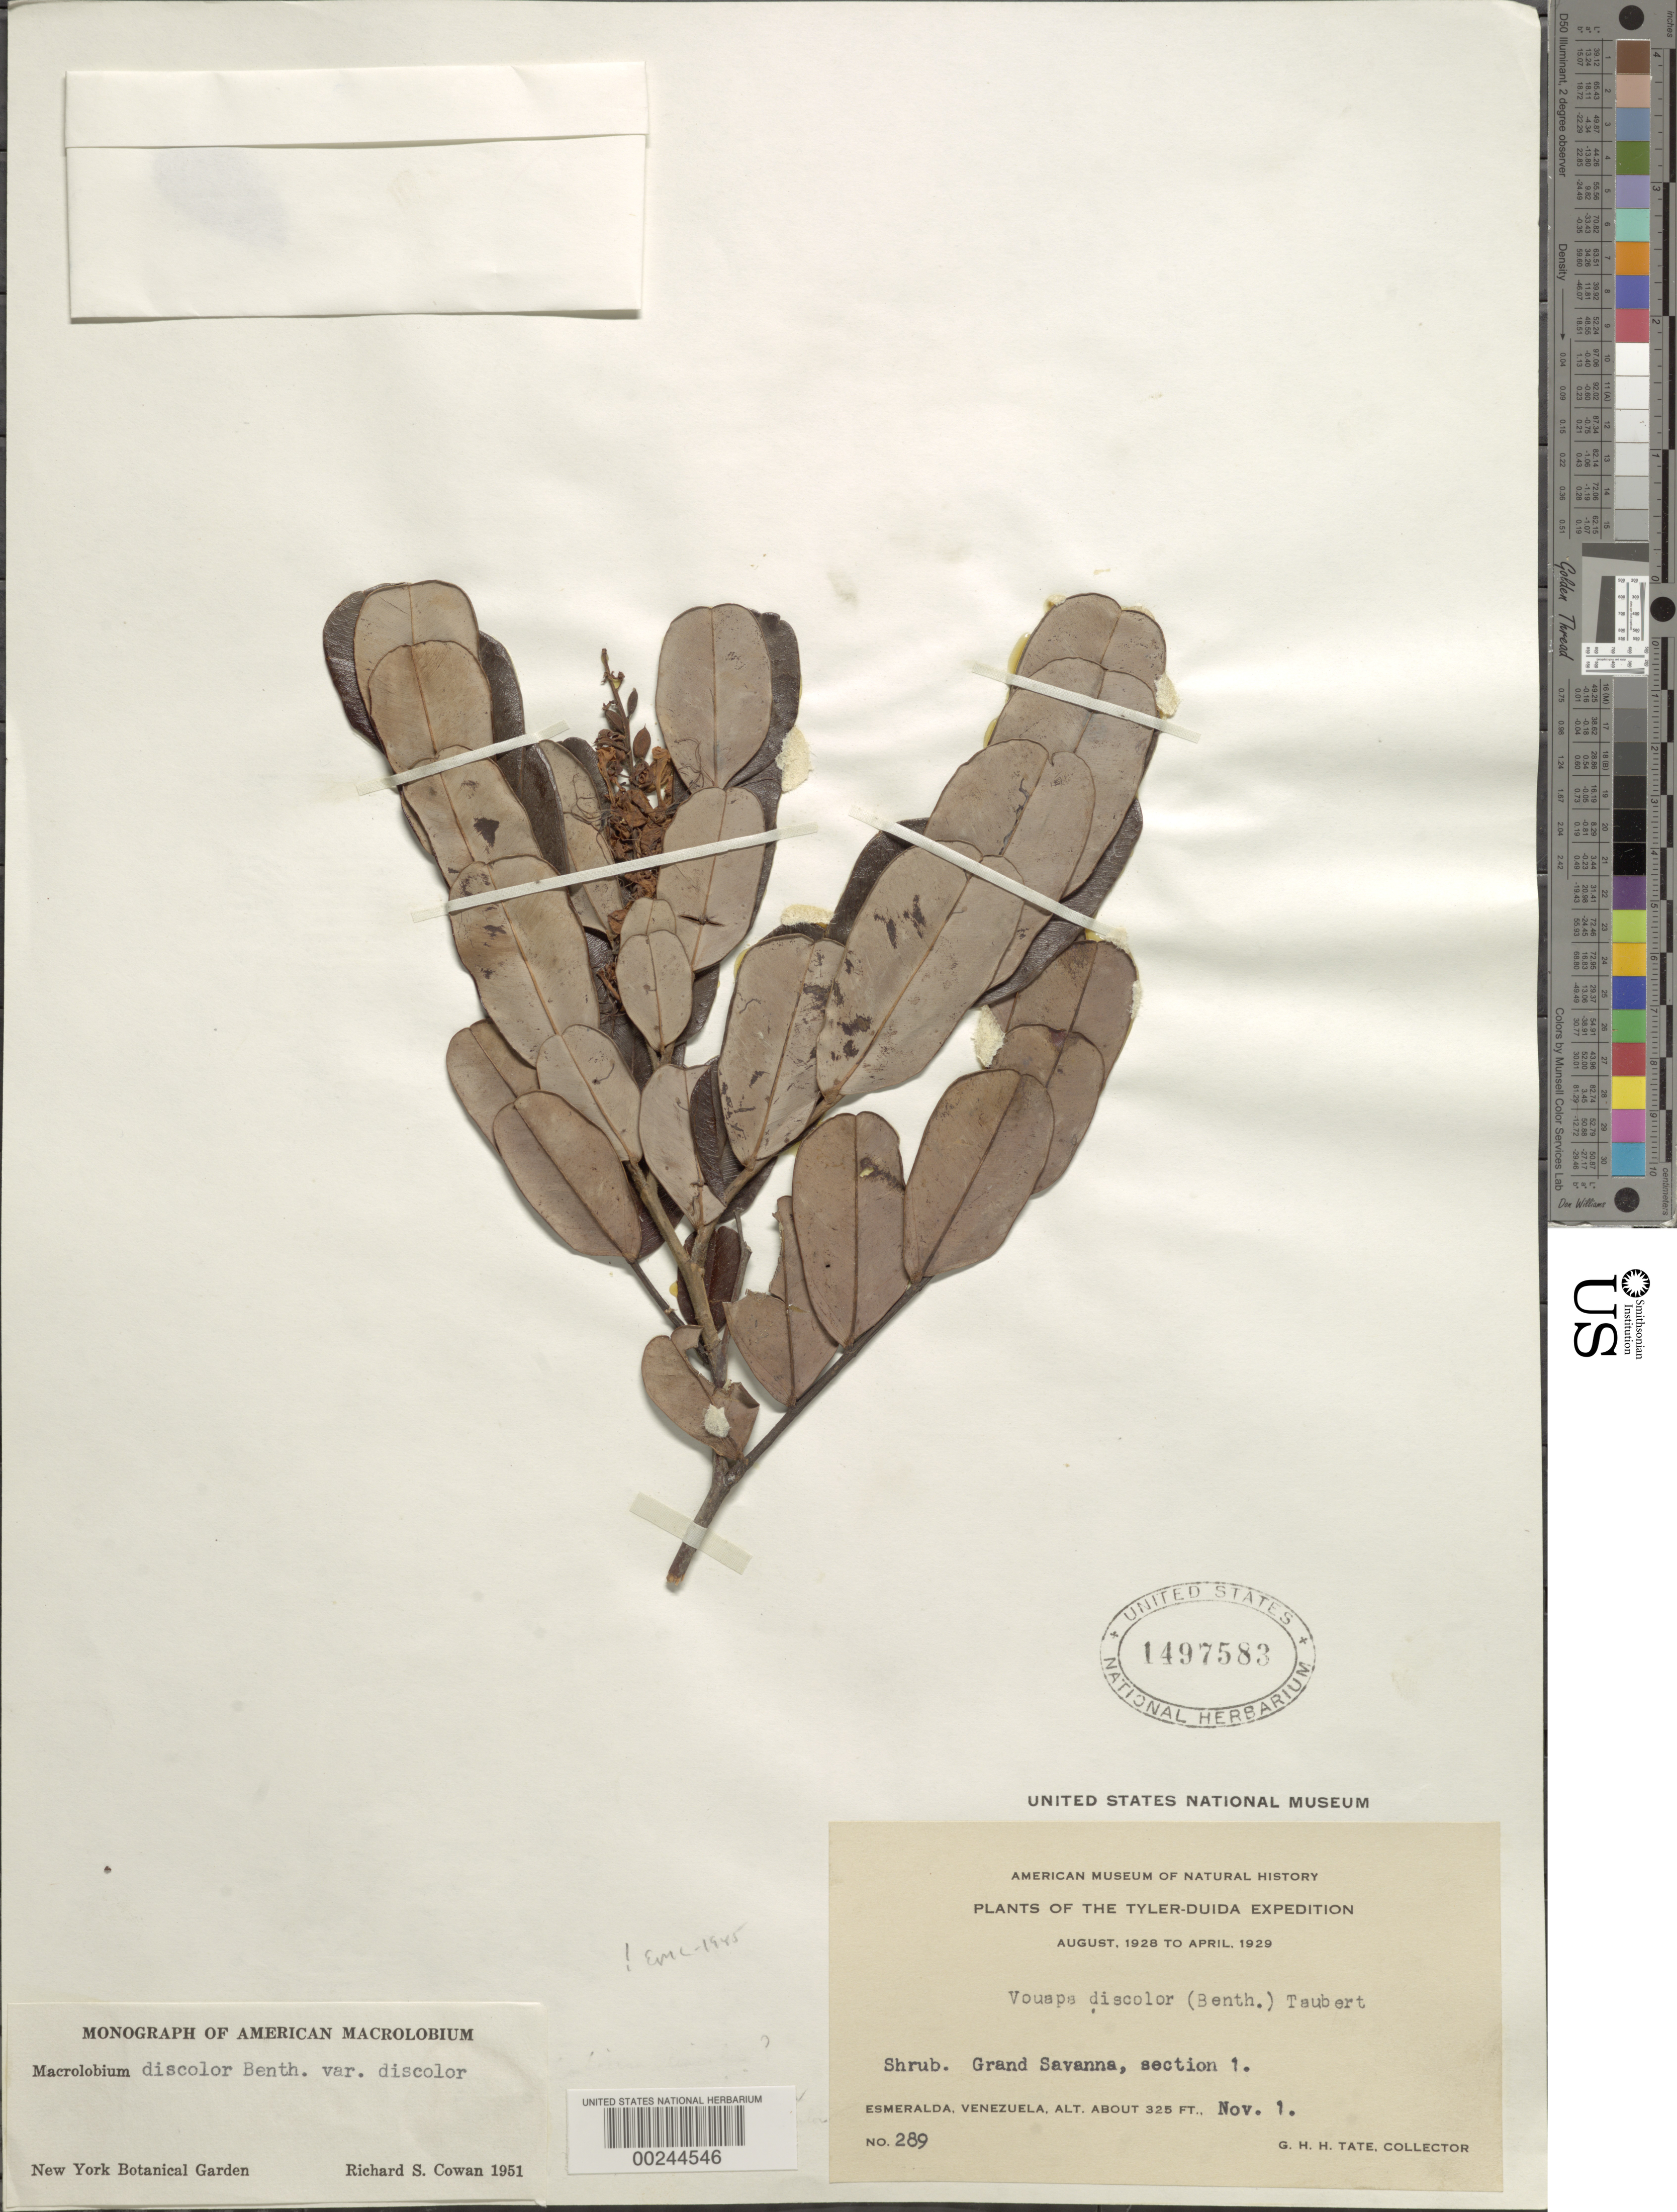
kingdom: Plantae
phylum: Tracheophyta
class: Magnoliopsida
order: Fabales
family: Fabaceae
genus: Macrolobium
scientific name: Macrolobium discolor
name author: Benth.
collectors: G. Tate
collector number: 289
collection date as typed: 01 Nov 1928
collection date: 1928-11-01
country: Venezuela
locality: Esmeralda, grand savanna, section 1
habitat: Savanna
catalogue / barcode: US 1497583